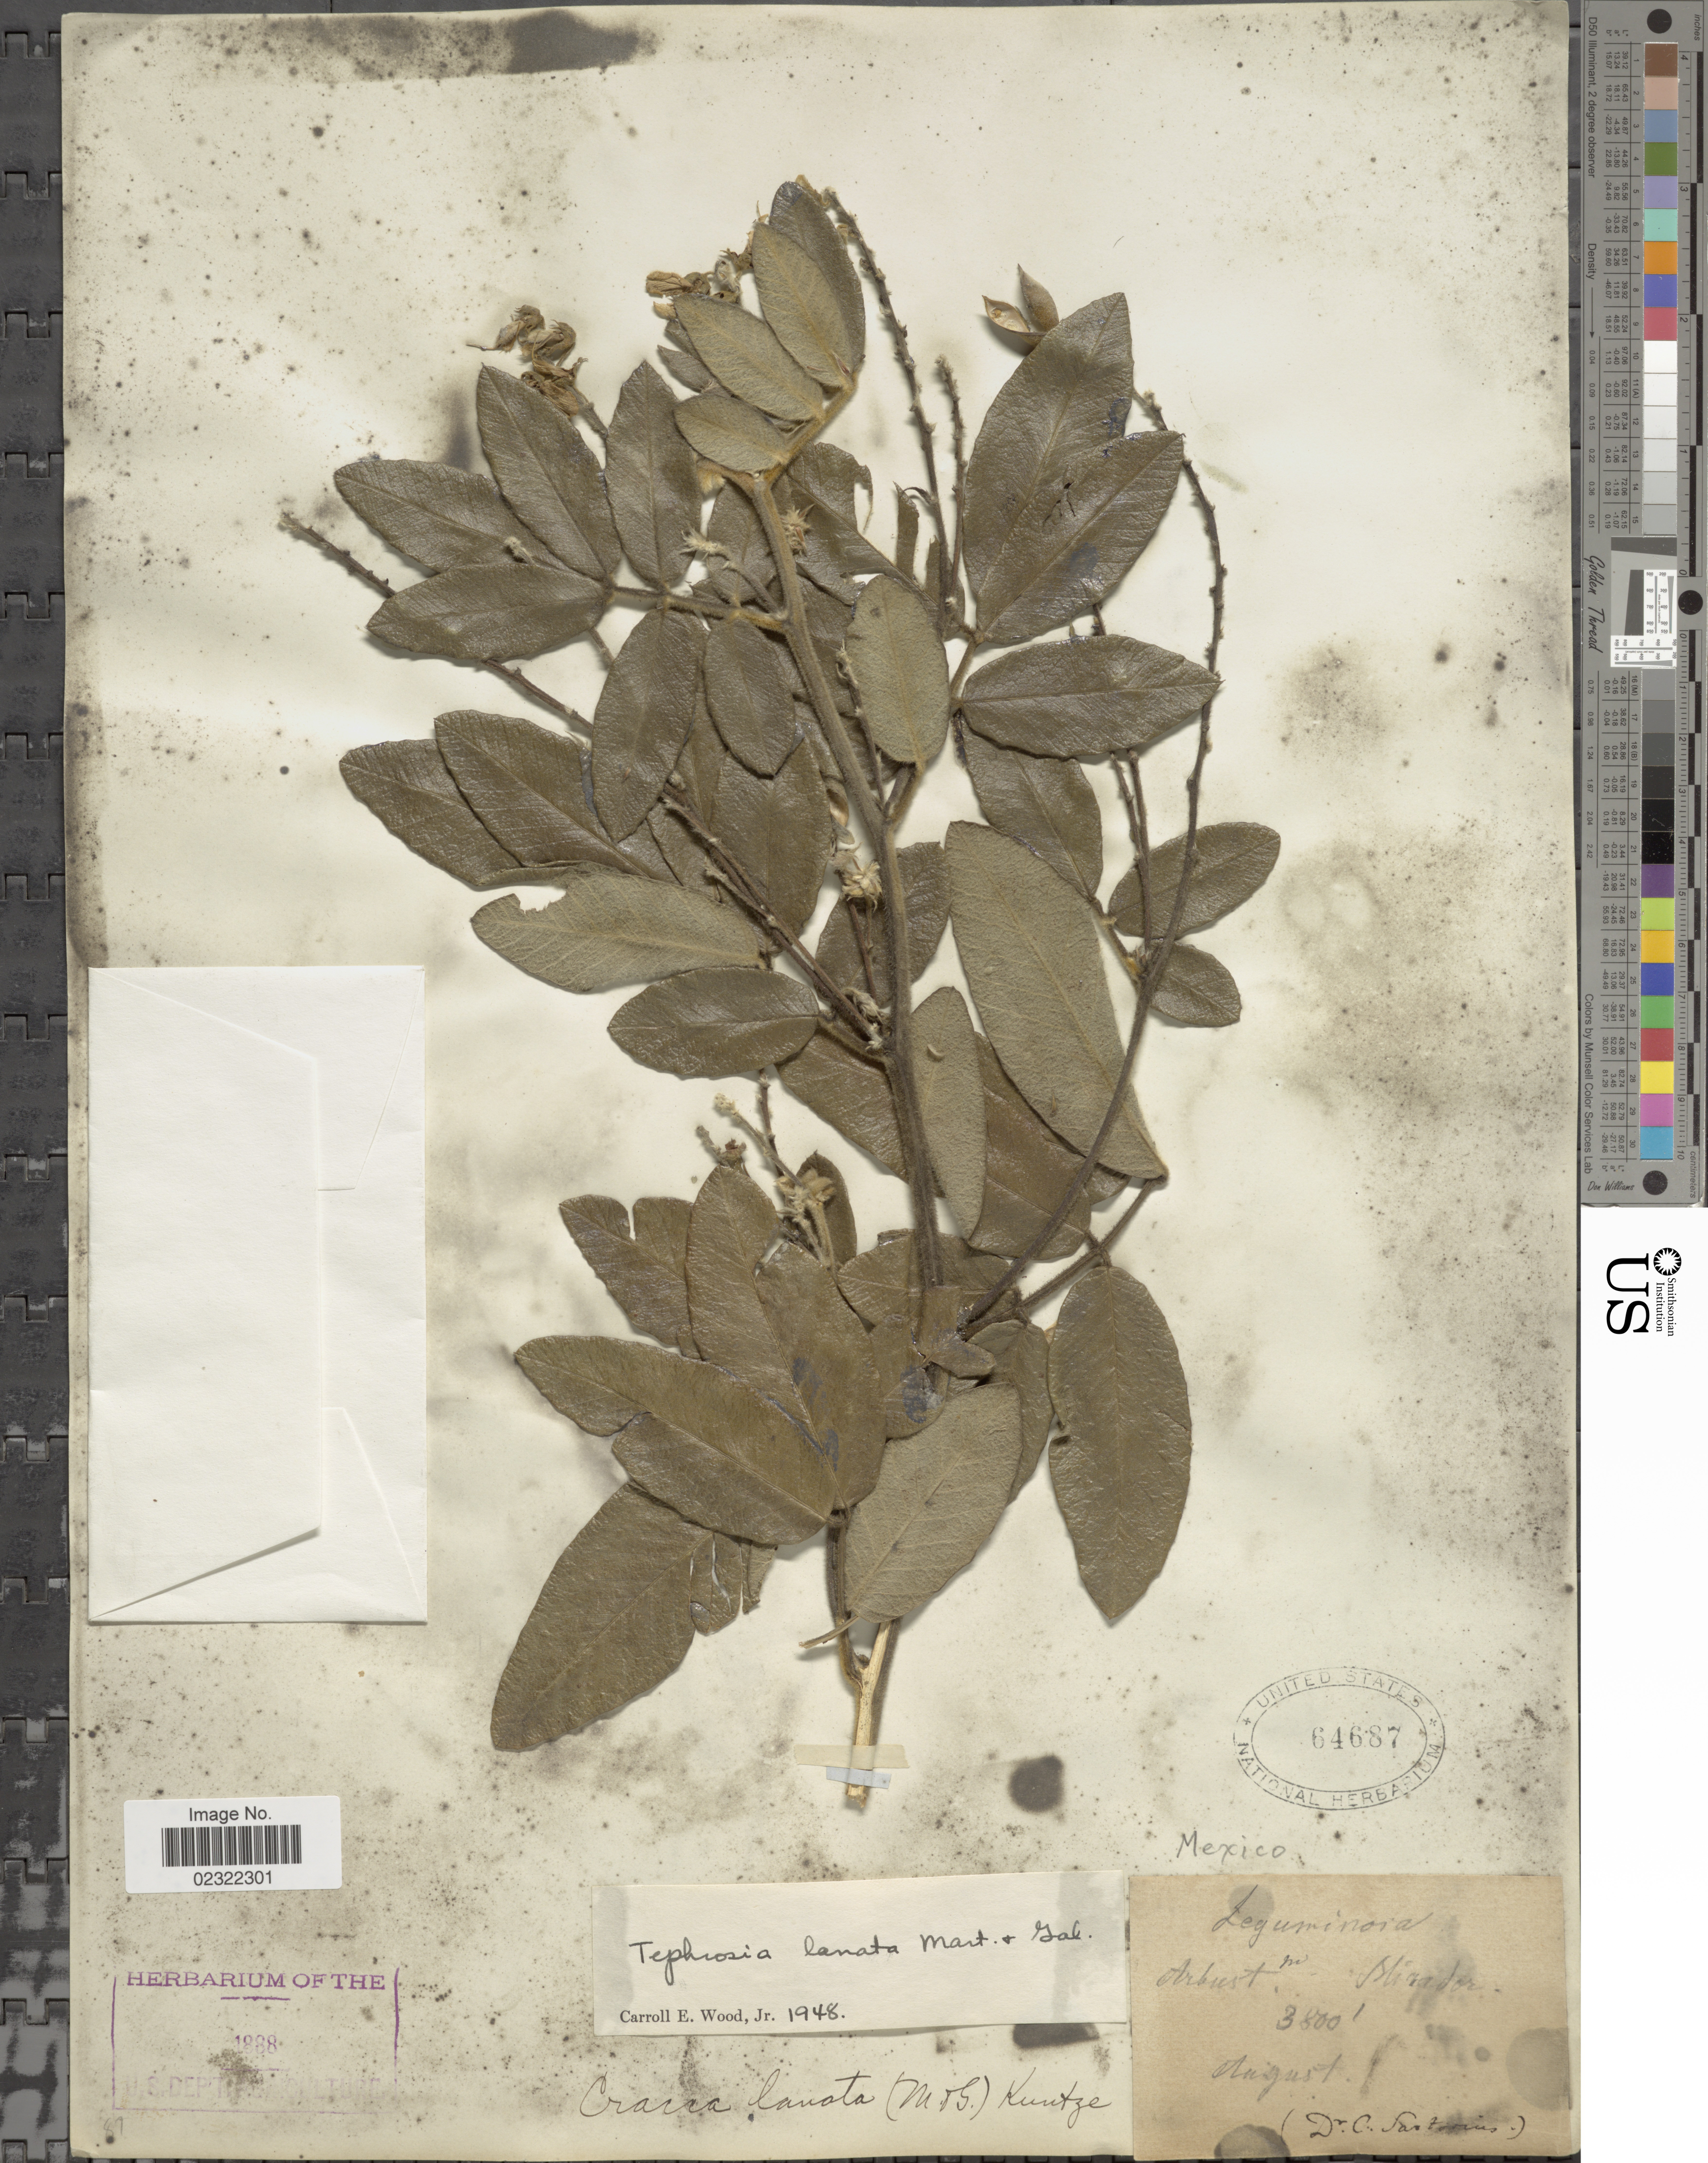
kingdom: Plantae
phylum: Tracheophyta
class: Magnoliopsida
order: Fabales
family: Fabaceae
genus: Tephrosia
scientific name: Tephrosia lanata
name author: M. Martens & Galeotti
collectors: C. Sartorius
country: Mexico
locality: Mirador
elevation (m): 1158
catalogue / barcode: US 64687